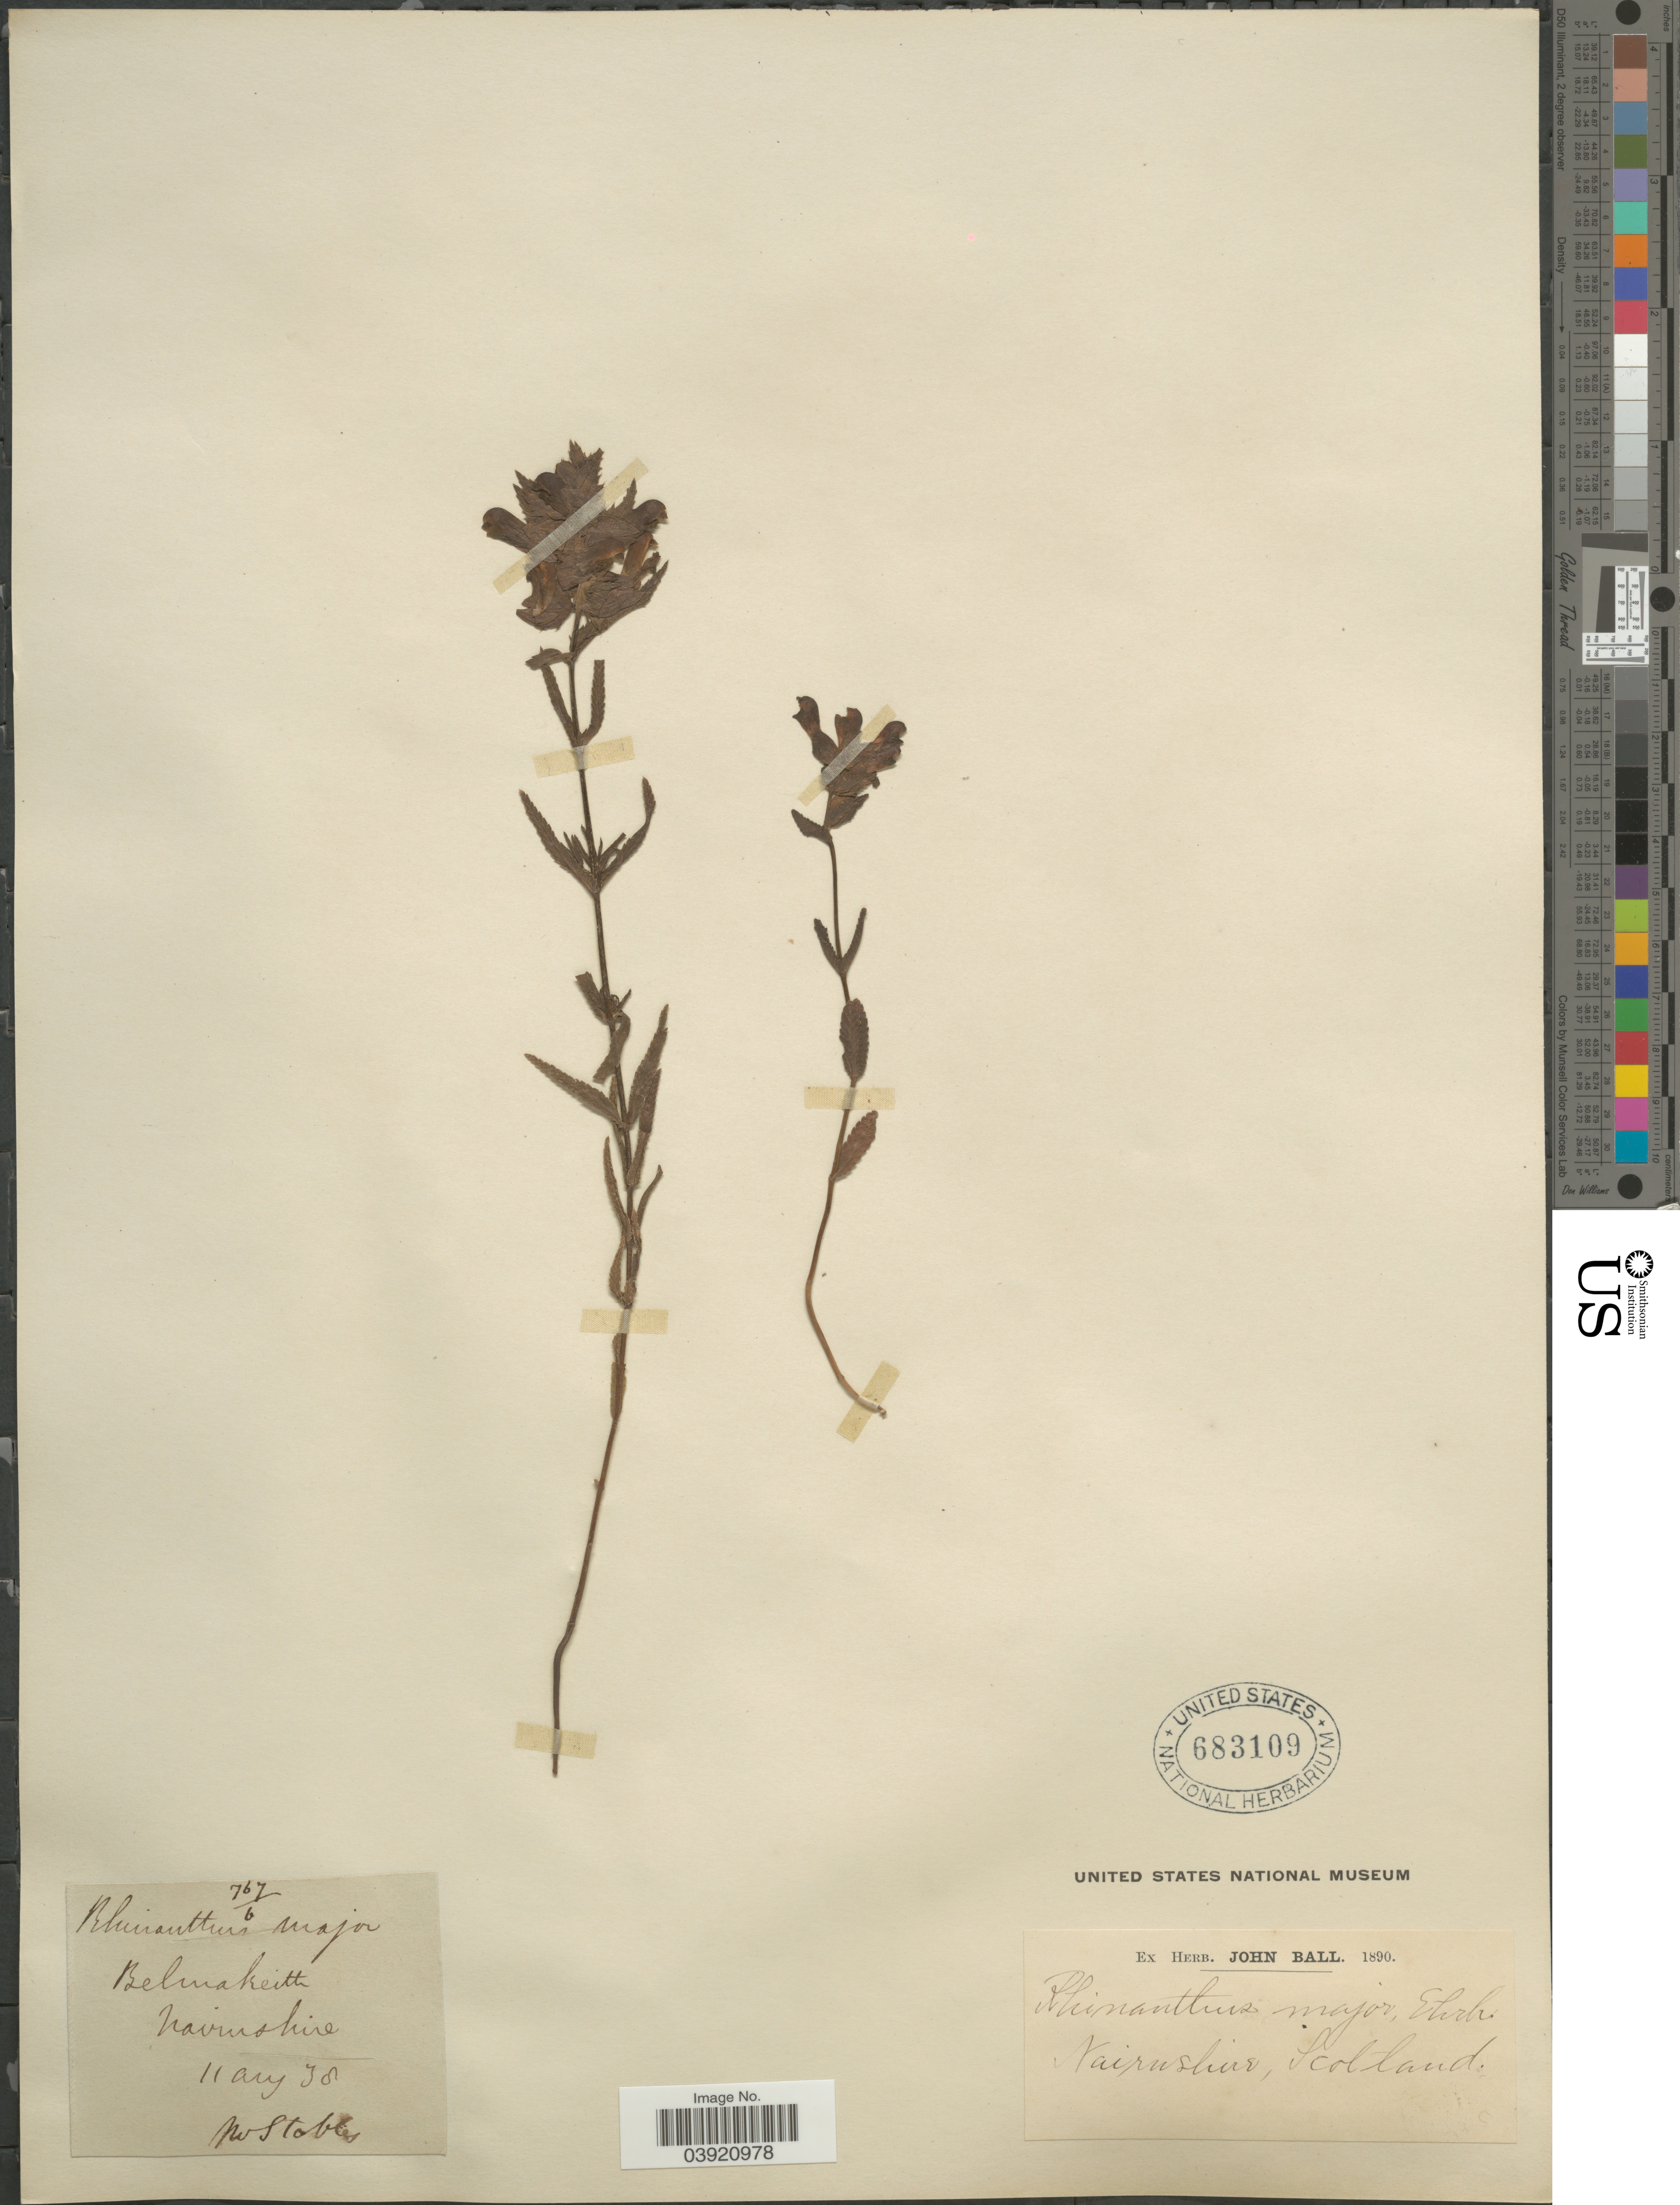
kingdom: Plantae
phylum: Tracheophyta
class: Magnoliopsida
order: Lamiales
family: Orobanchaceae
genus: Rhinanthus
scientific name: Rhinanthus major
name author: L.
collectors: ex herb. John Ball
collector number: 767/b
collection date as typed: Transcribed d/m/y: 11/8/78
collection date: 1878-08-11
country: United Kingdom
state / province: Scotland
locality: Balmakeith Nairnshire (Narin)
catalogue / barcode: US 683109